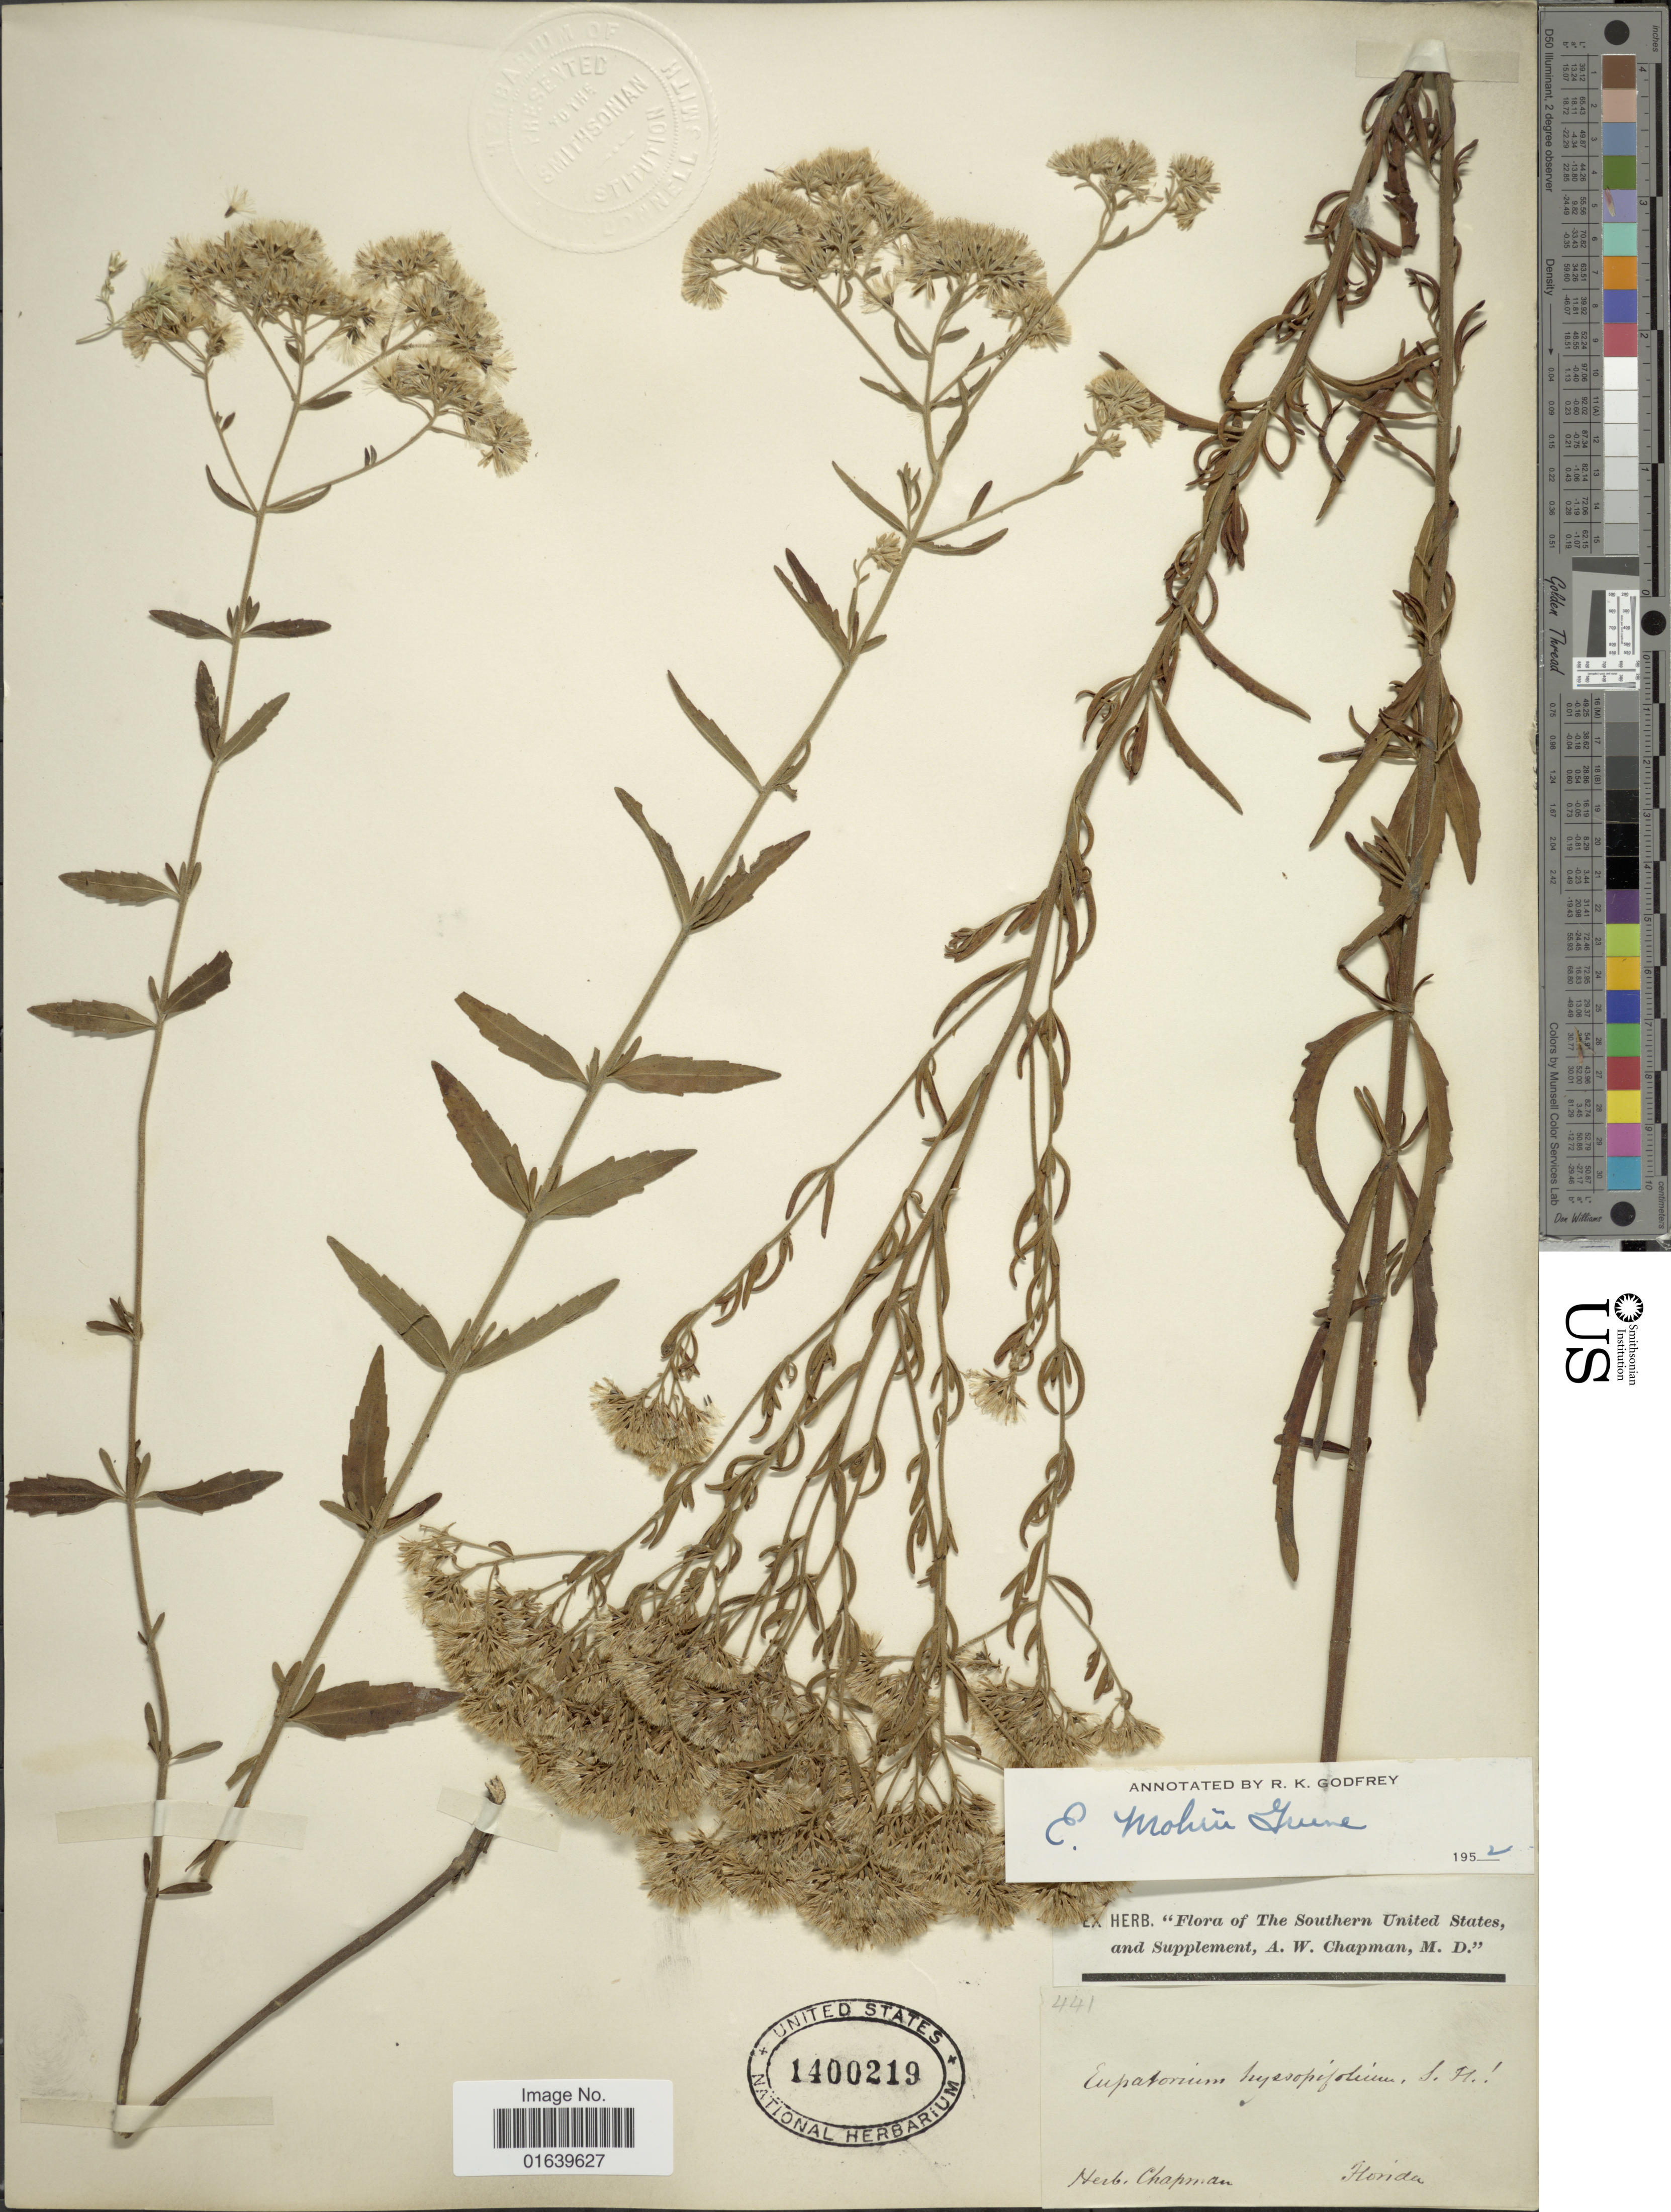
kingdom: Plantae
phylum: Tracheophyta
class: Magnoliopsida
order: Asterales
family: Asteraceae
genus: Eupatorium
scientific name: Eupatorium mohrii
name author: Greene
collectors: ex herb. Chapman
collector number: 441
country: United States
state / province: Florida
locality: The Southern United States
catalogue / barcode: US 1400219